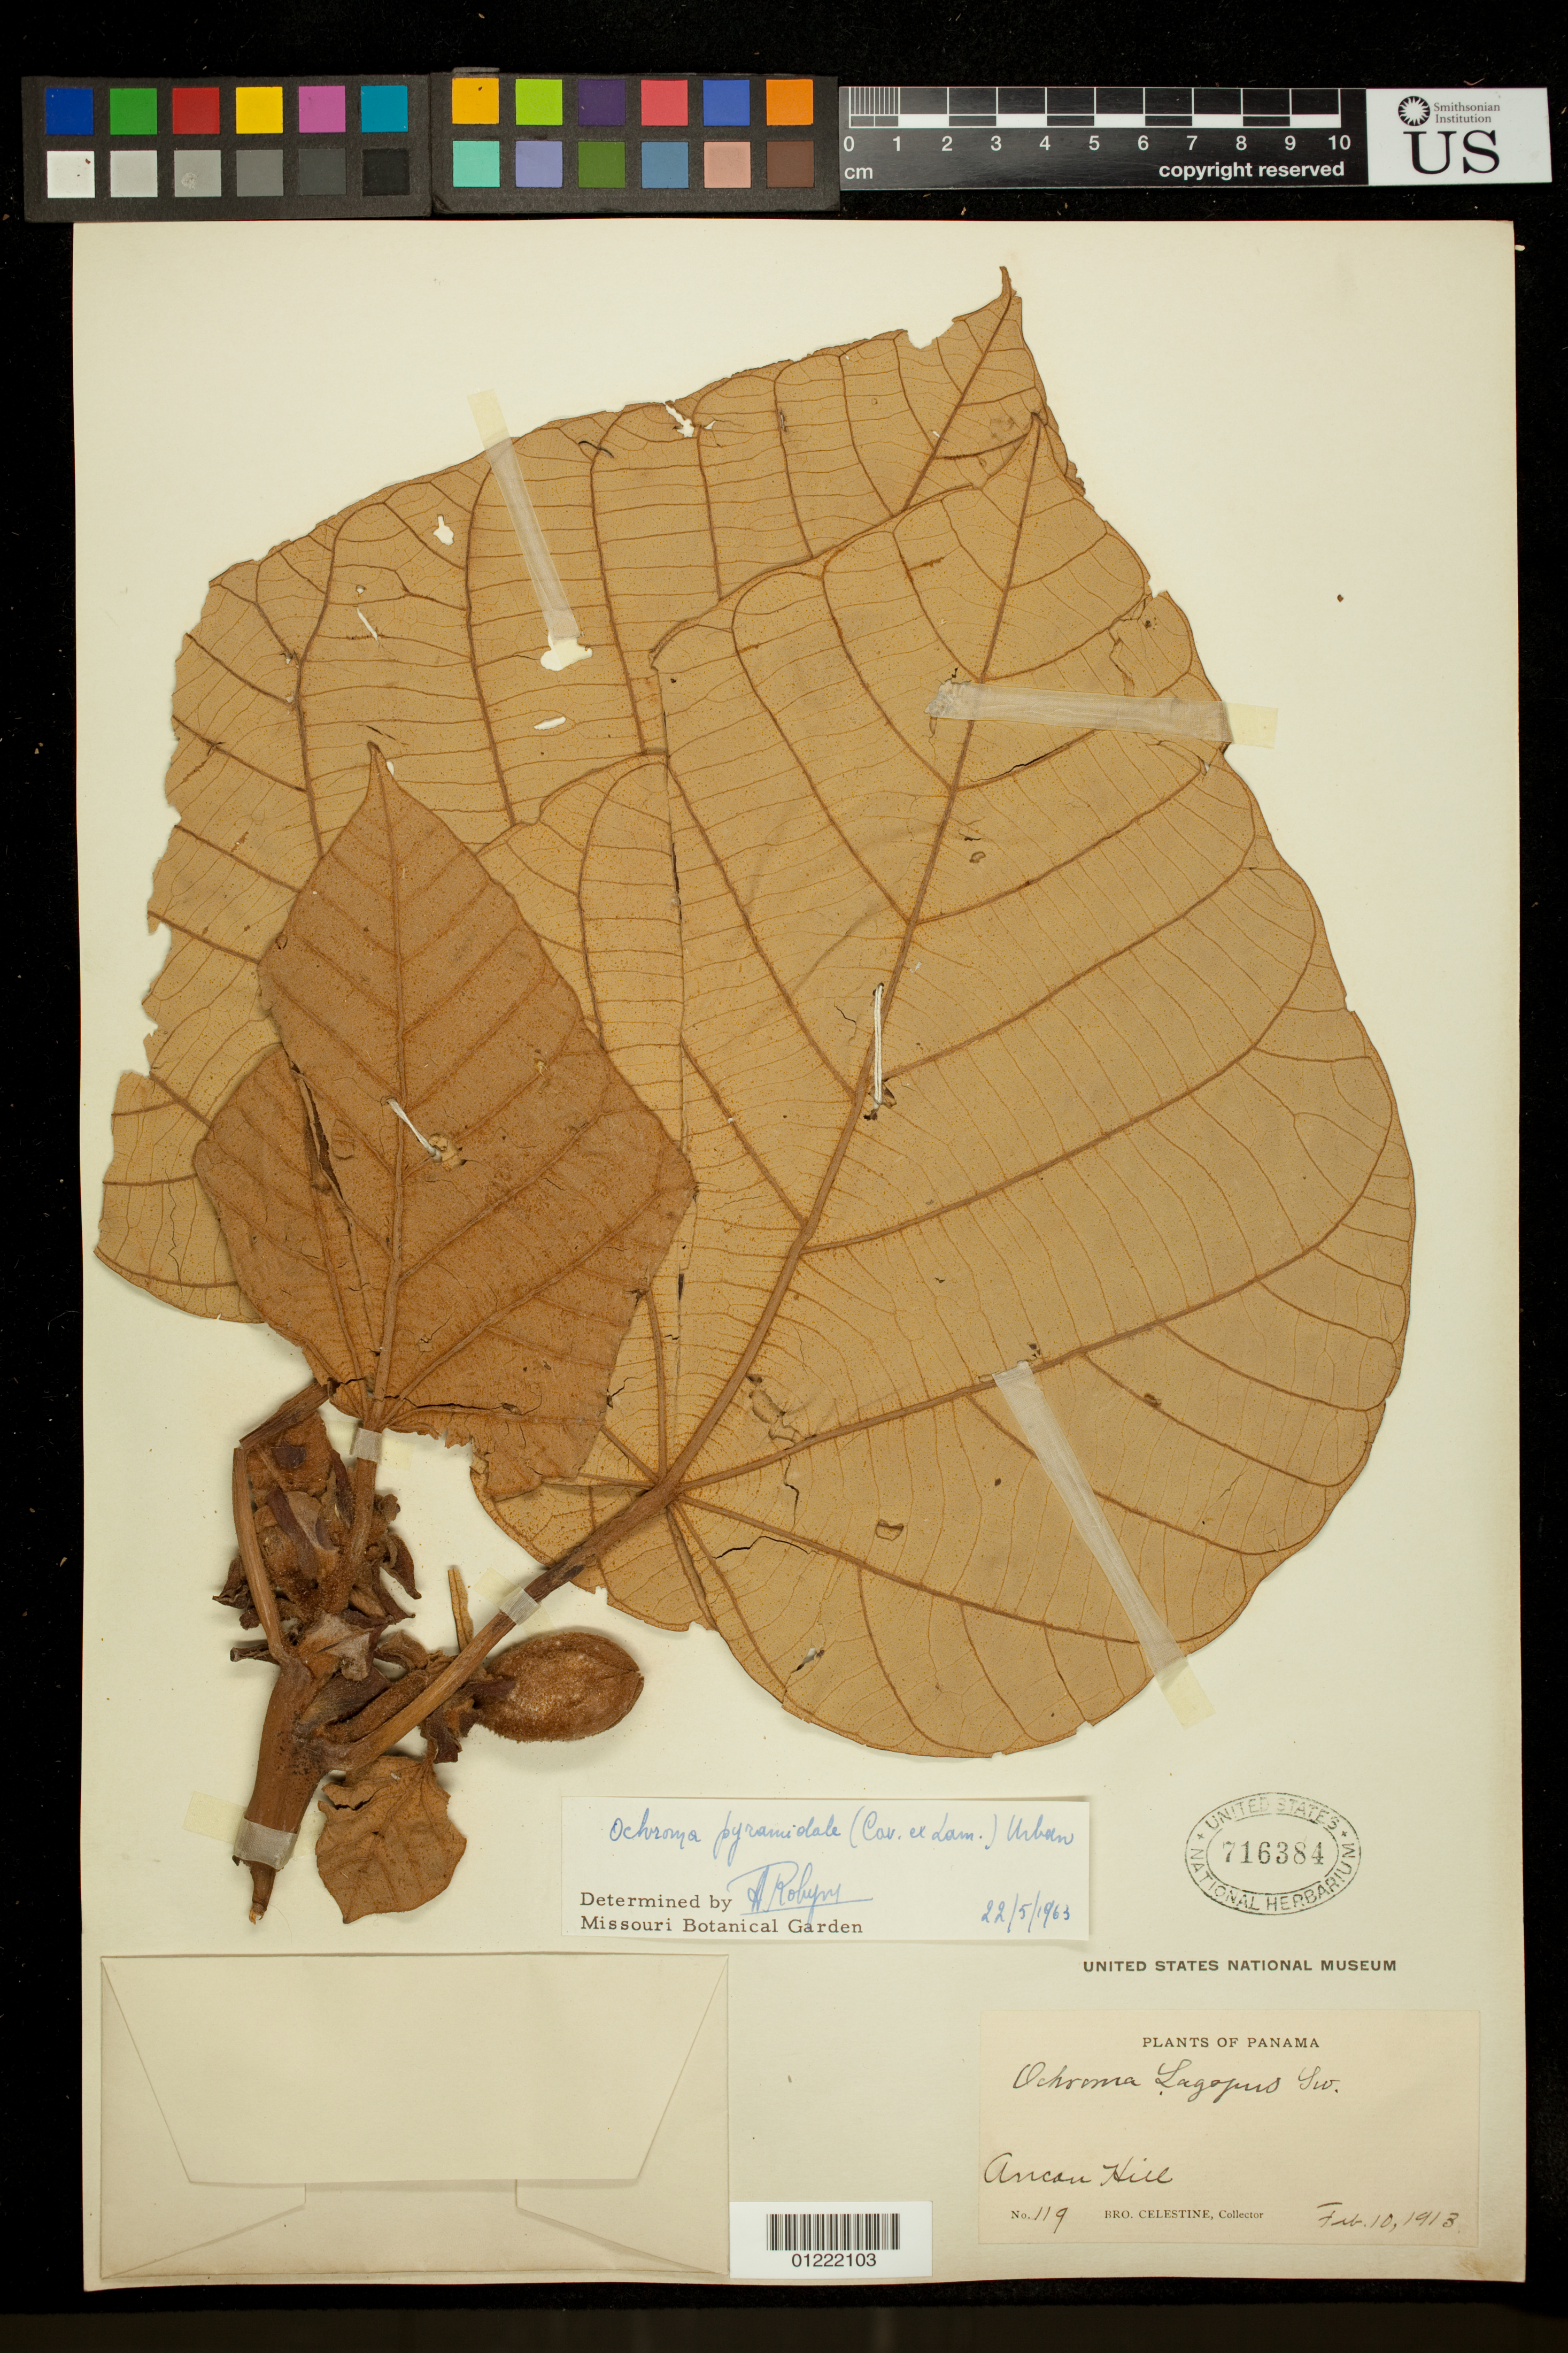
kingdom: Plantae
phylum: Tracheophyta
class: Magnoliopsida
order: Malvales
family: Malvaceae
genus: Ochroma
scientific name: Ochroma pyramidale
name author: (Cav. ex Lam.) Urb.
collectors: B. Celestine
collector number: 119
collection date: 1913-02-10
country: Panama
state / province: Panamá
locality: Ancon Hill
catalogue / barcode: US 716384